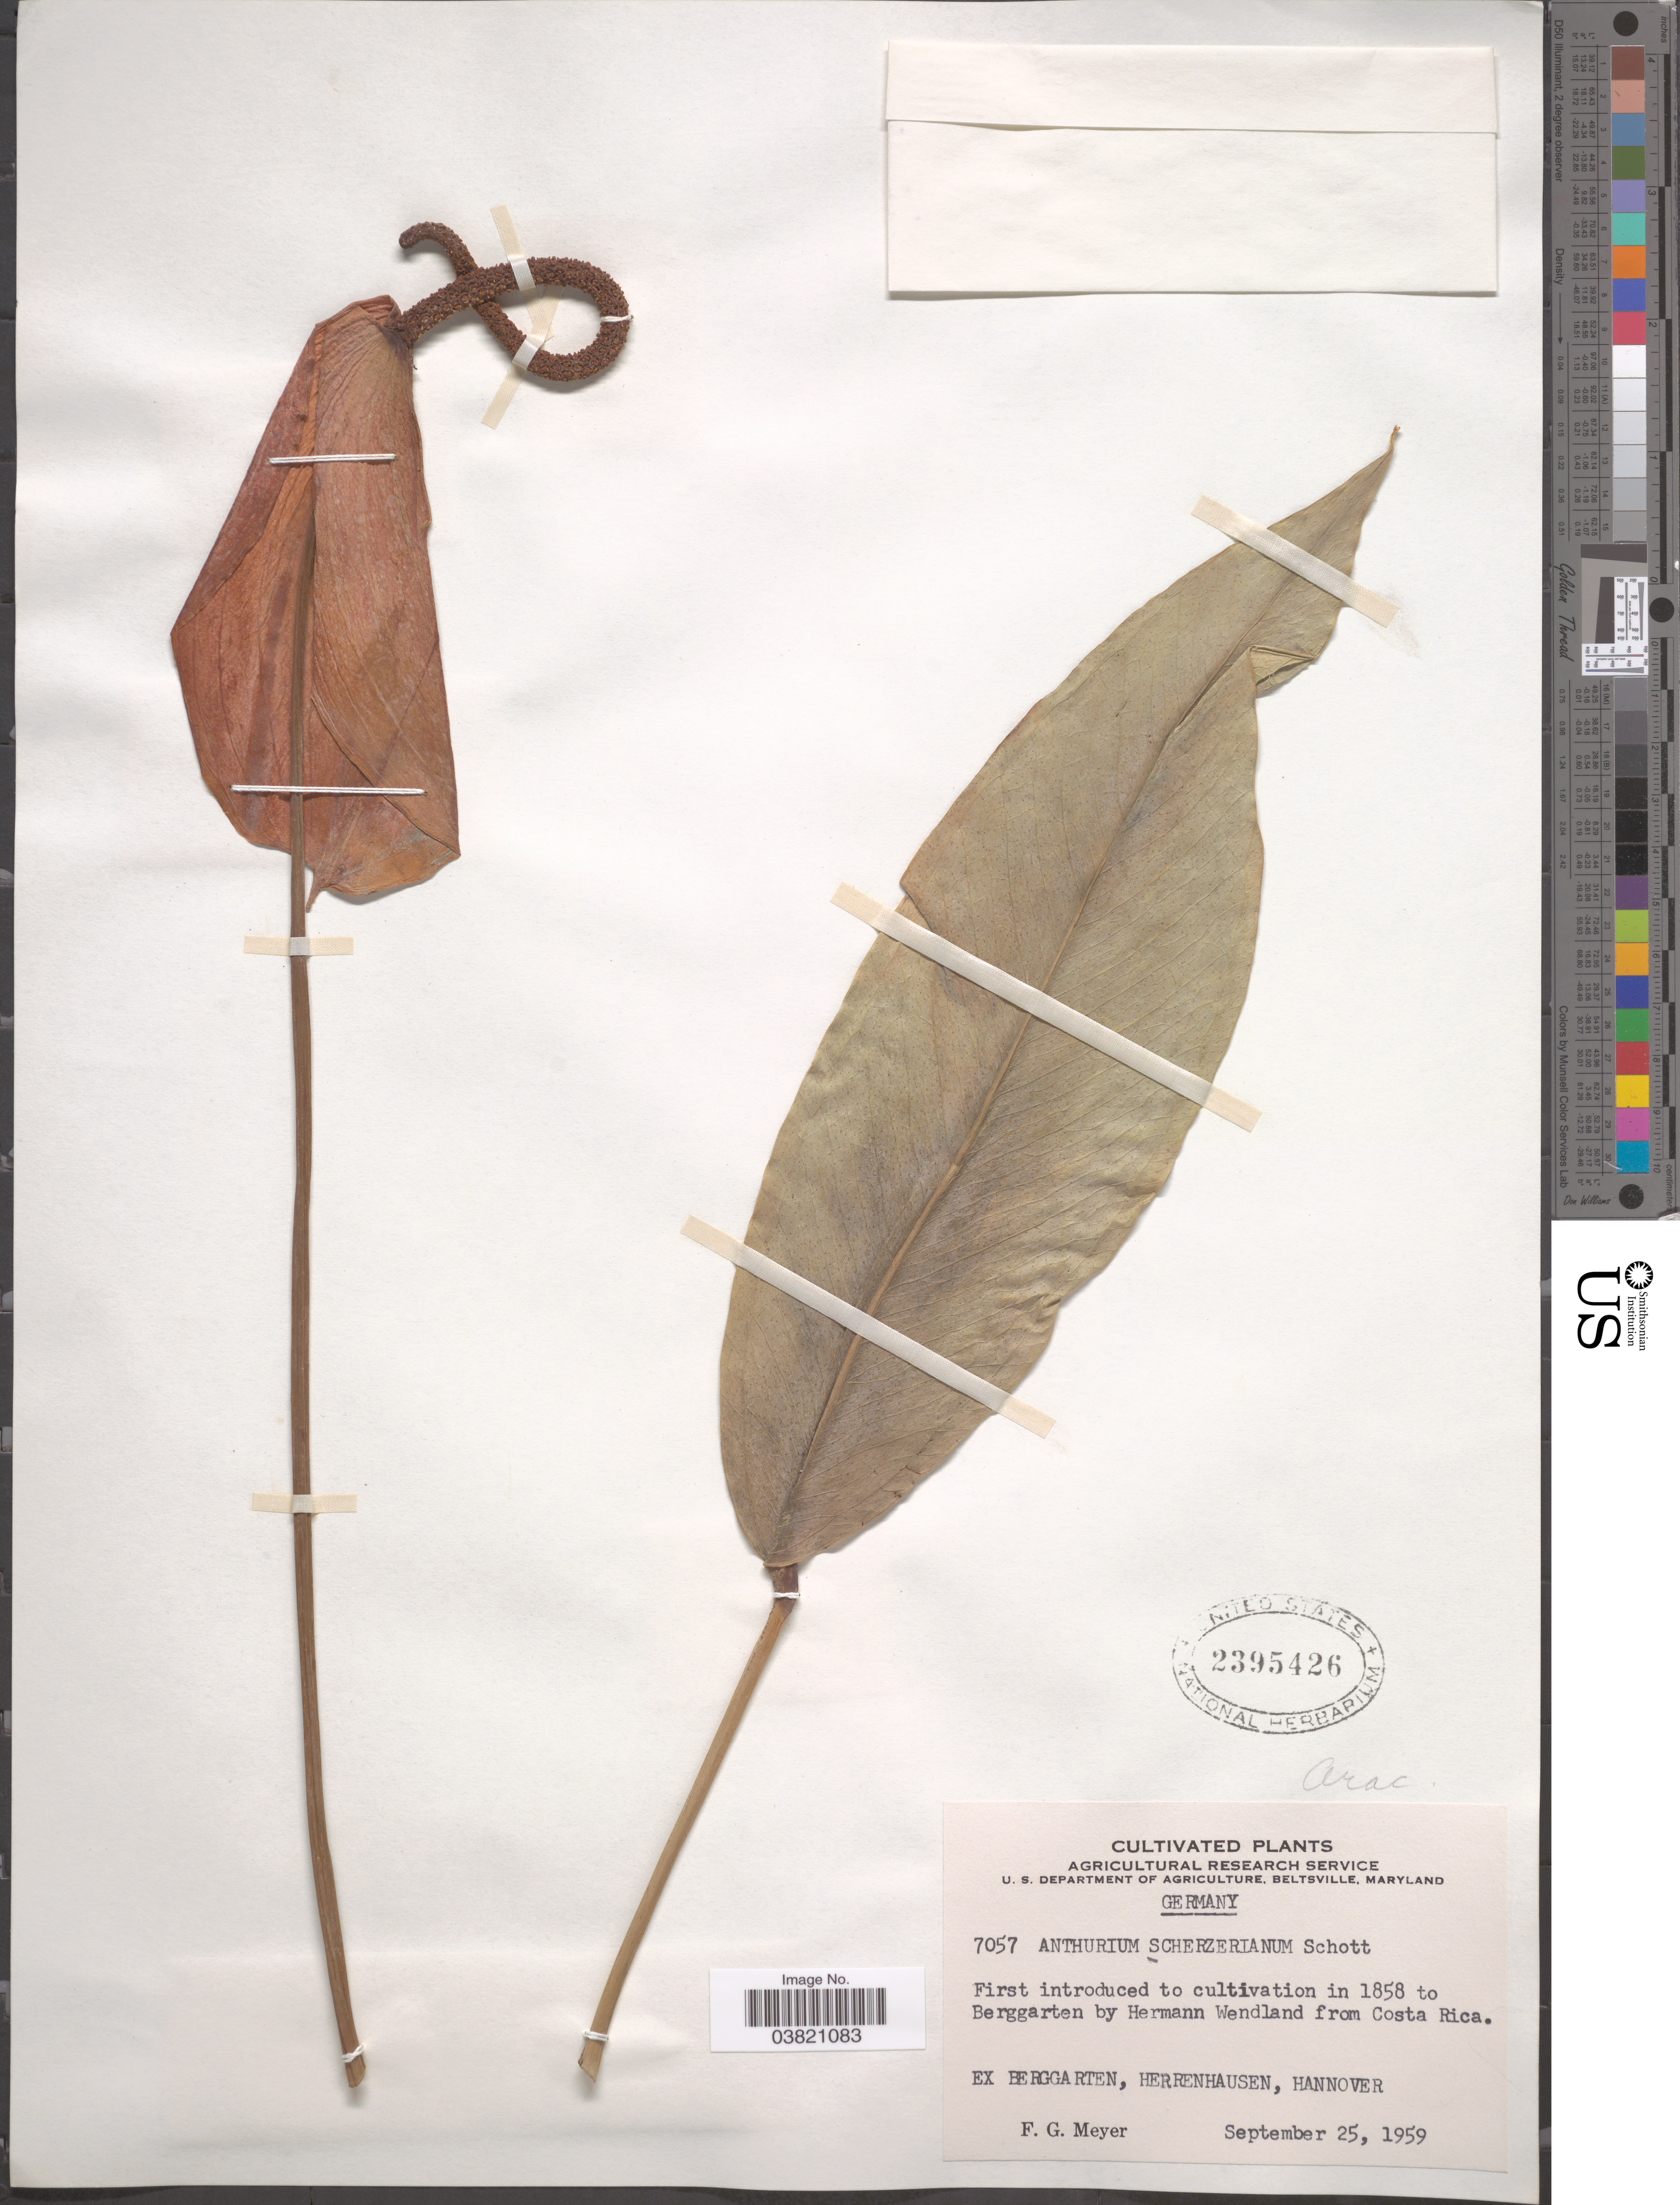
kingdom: Plantae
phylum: Tracheophyta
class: Liliopsida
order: Alismatales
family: Araceae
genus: Anthurium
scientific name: Anthurium scherzerianum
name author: Schott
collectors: F. G. Meyer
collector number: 7057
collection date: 1959-09-25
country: Germany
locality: Ex Berggarten, Herrenhausen, Hannover.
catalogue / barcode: US 2395426